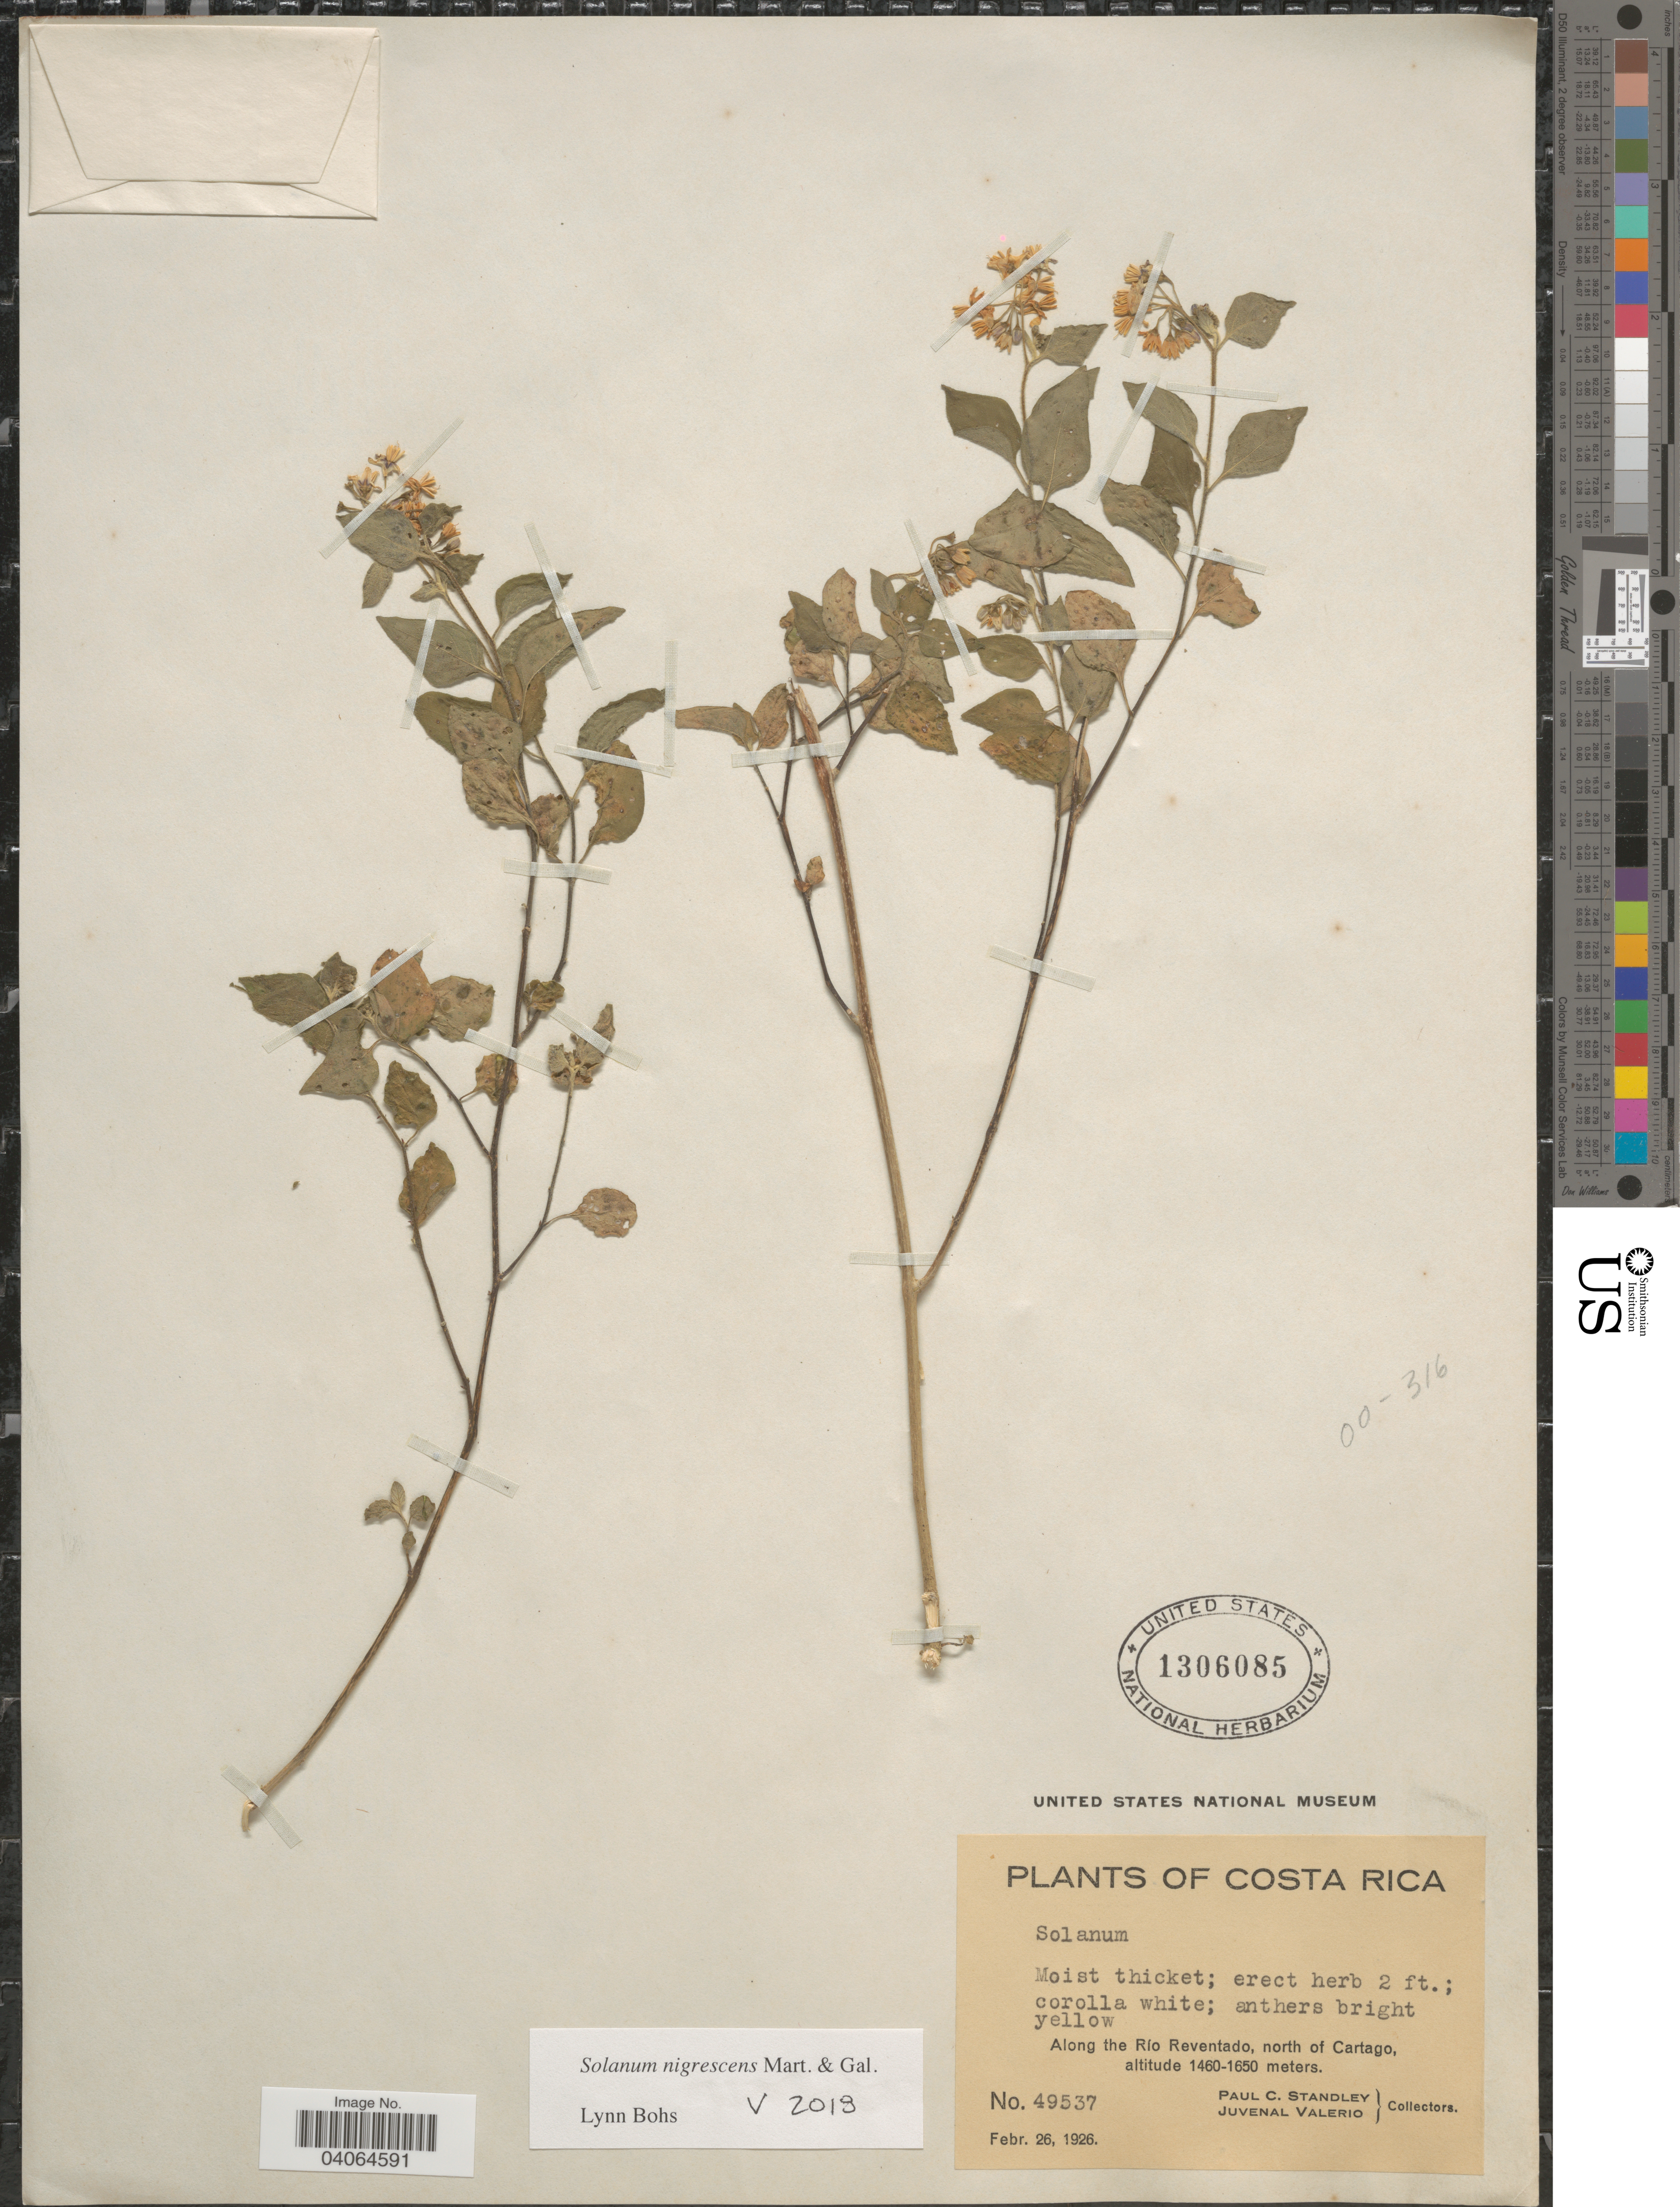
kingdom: Plantae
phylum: Tracheophyta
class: Magnoliopsida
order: Solanales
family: Solanaceae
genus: Solanum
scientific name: Solanum nigrescens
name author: M. Martens & Galeotti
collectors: P. C. Standley & J. Valerio R.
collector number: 49537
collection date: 1926-02-26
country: Costa Rica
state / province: Cartago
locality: Along the Río Reventado, north of Cartago.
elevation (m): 1460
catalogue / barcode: US 1306085